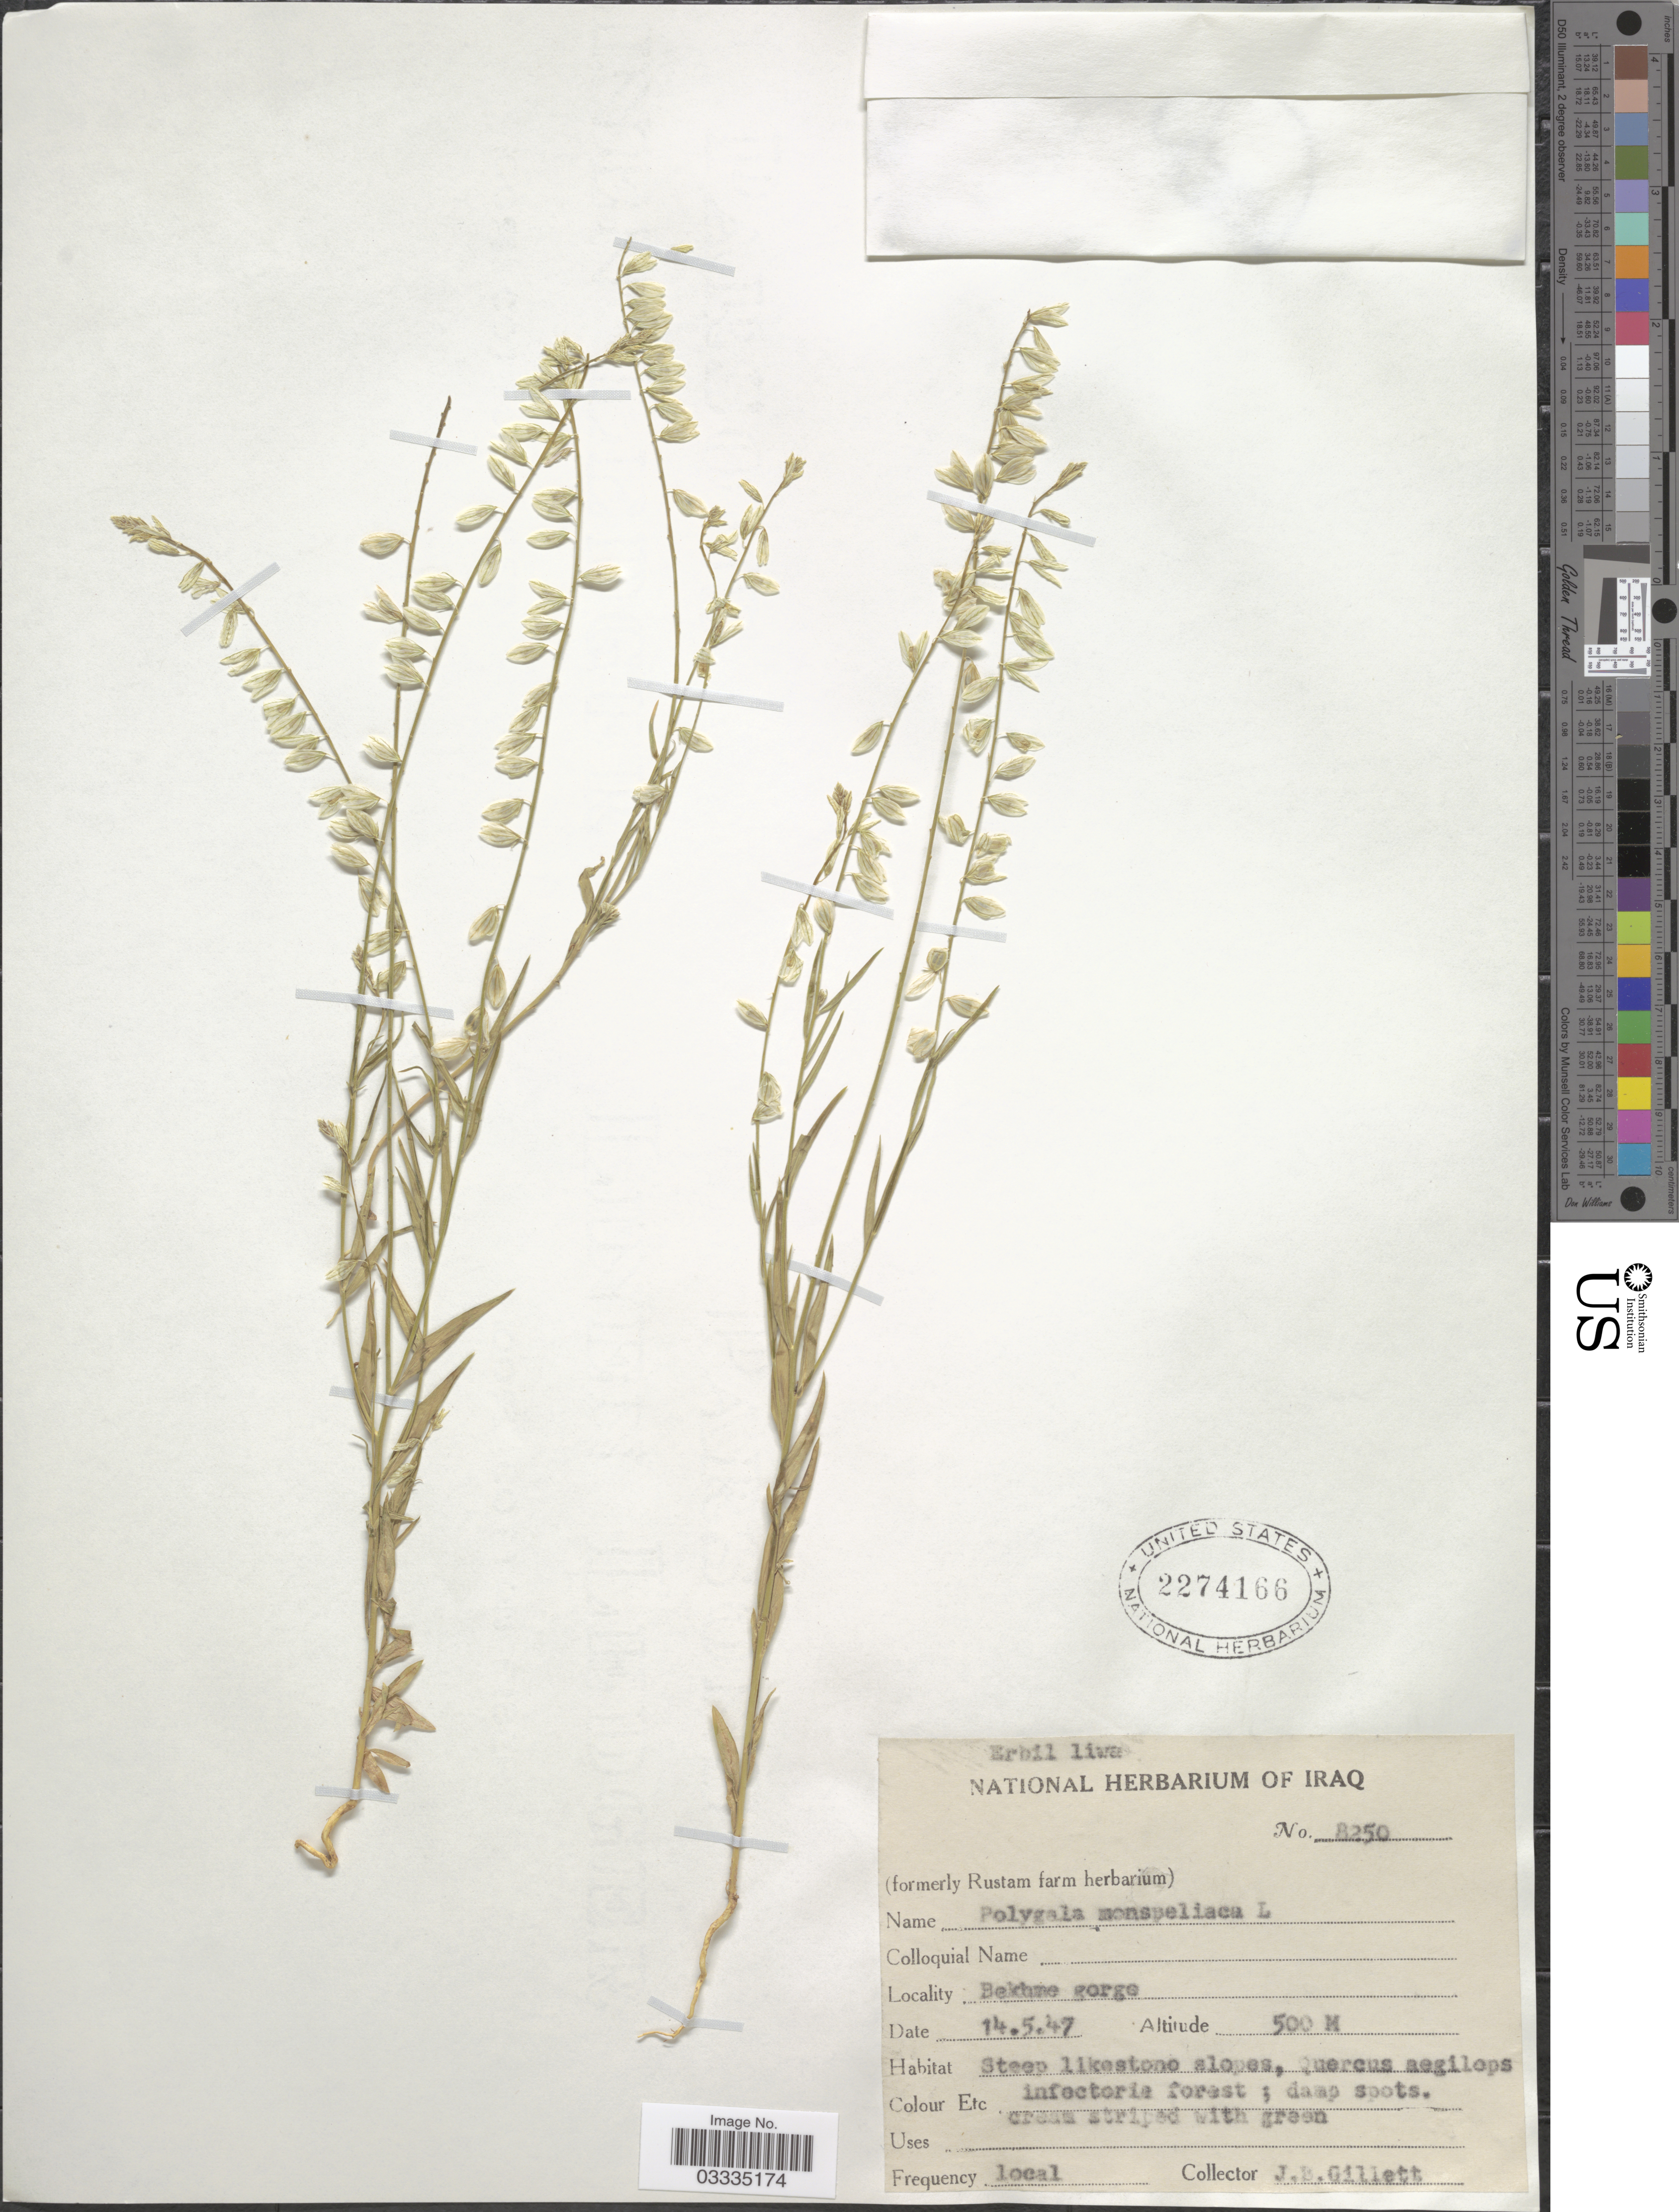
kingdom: Plantae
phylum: Tracheophyta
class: Magnoliopsida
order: Fabales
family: Polygalaceae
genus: Polygala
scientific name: Polygala monspeliaca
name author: L.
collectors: J. B. Gillett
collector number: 8250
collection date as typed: Transcribed d/m/y: 14/5/47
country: Iraq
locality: Erbil liwa. [unsure placement] Bekhme gorge.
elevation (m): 500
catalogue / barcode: US 2274166